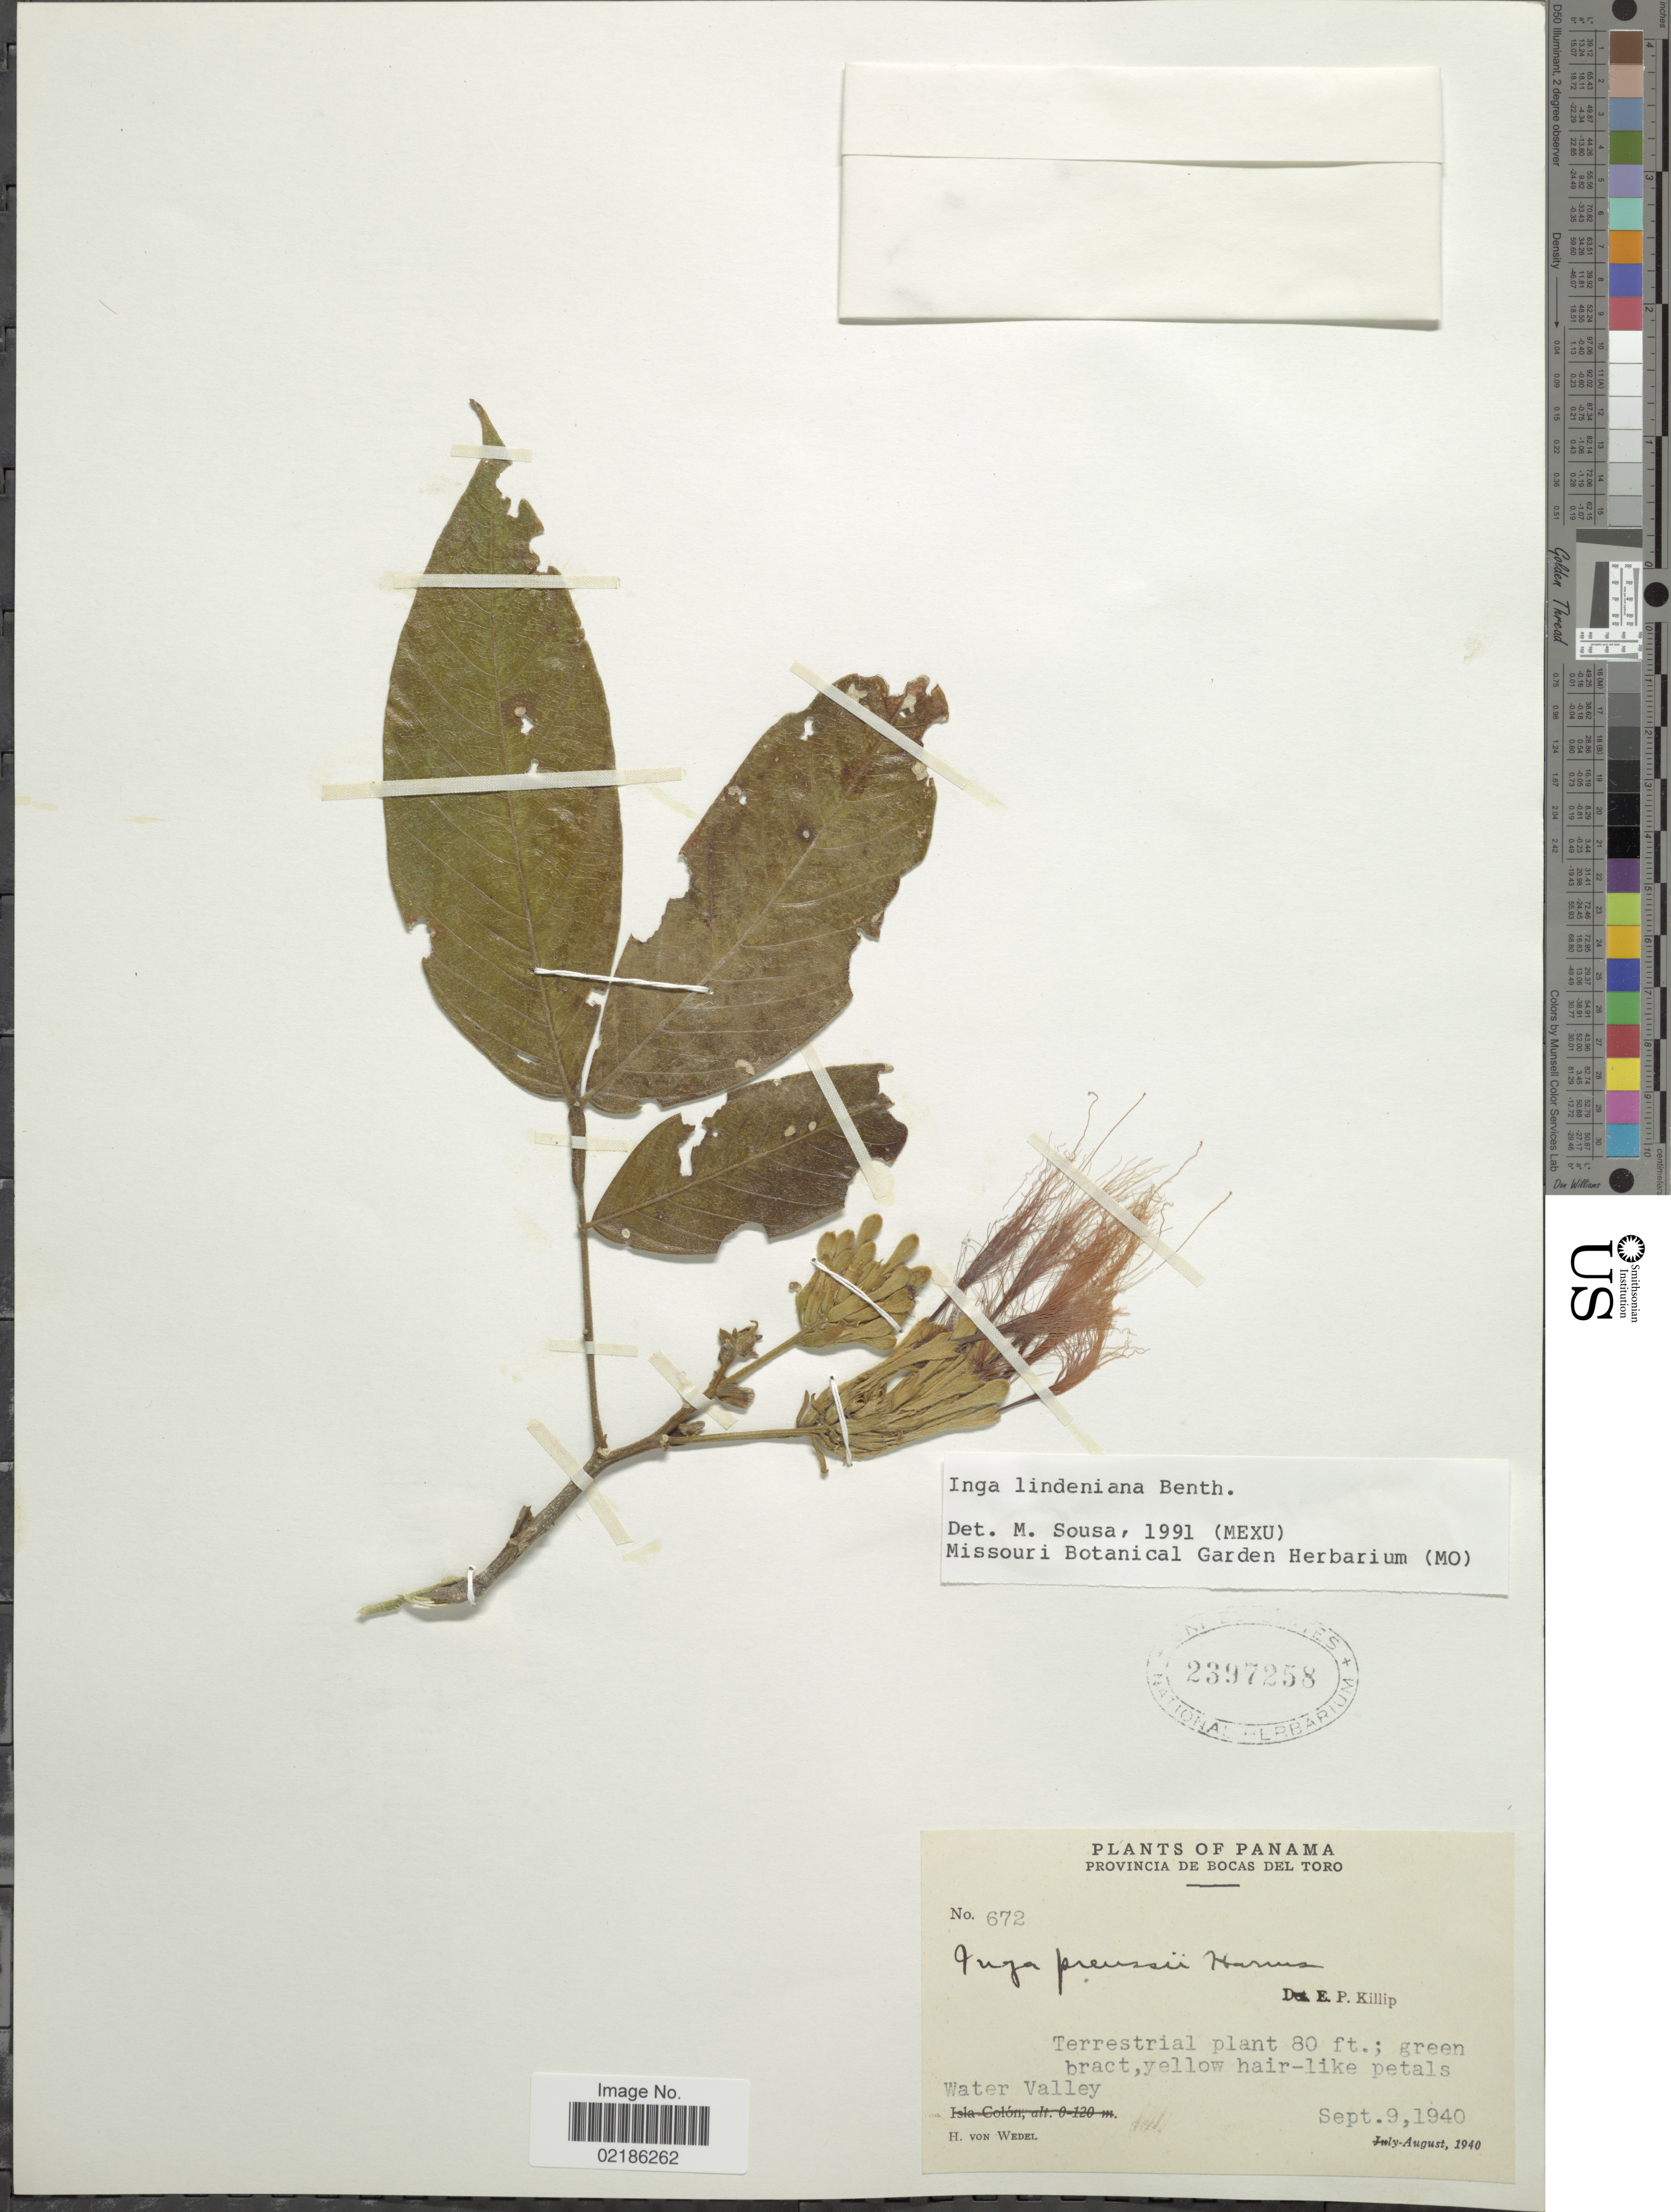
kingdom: Plantae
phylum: Tracheophyta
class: Magnoliopsida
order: Fabales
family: Fabaceae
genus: Inga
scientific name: Inga lindeniana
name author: Benth.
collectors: H. von Wedel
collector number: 672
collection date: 1940-09-09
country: Panama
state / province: Bocas del Toro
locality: Water Valley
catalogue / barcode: US 2397258